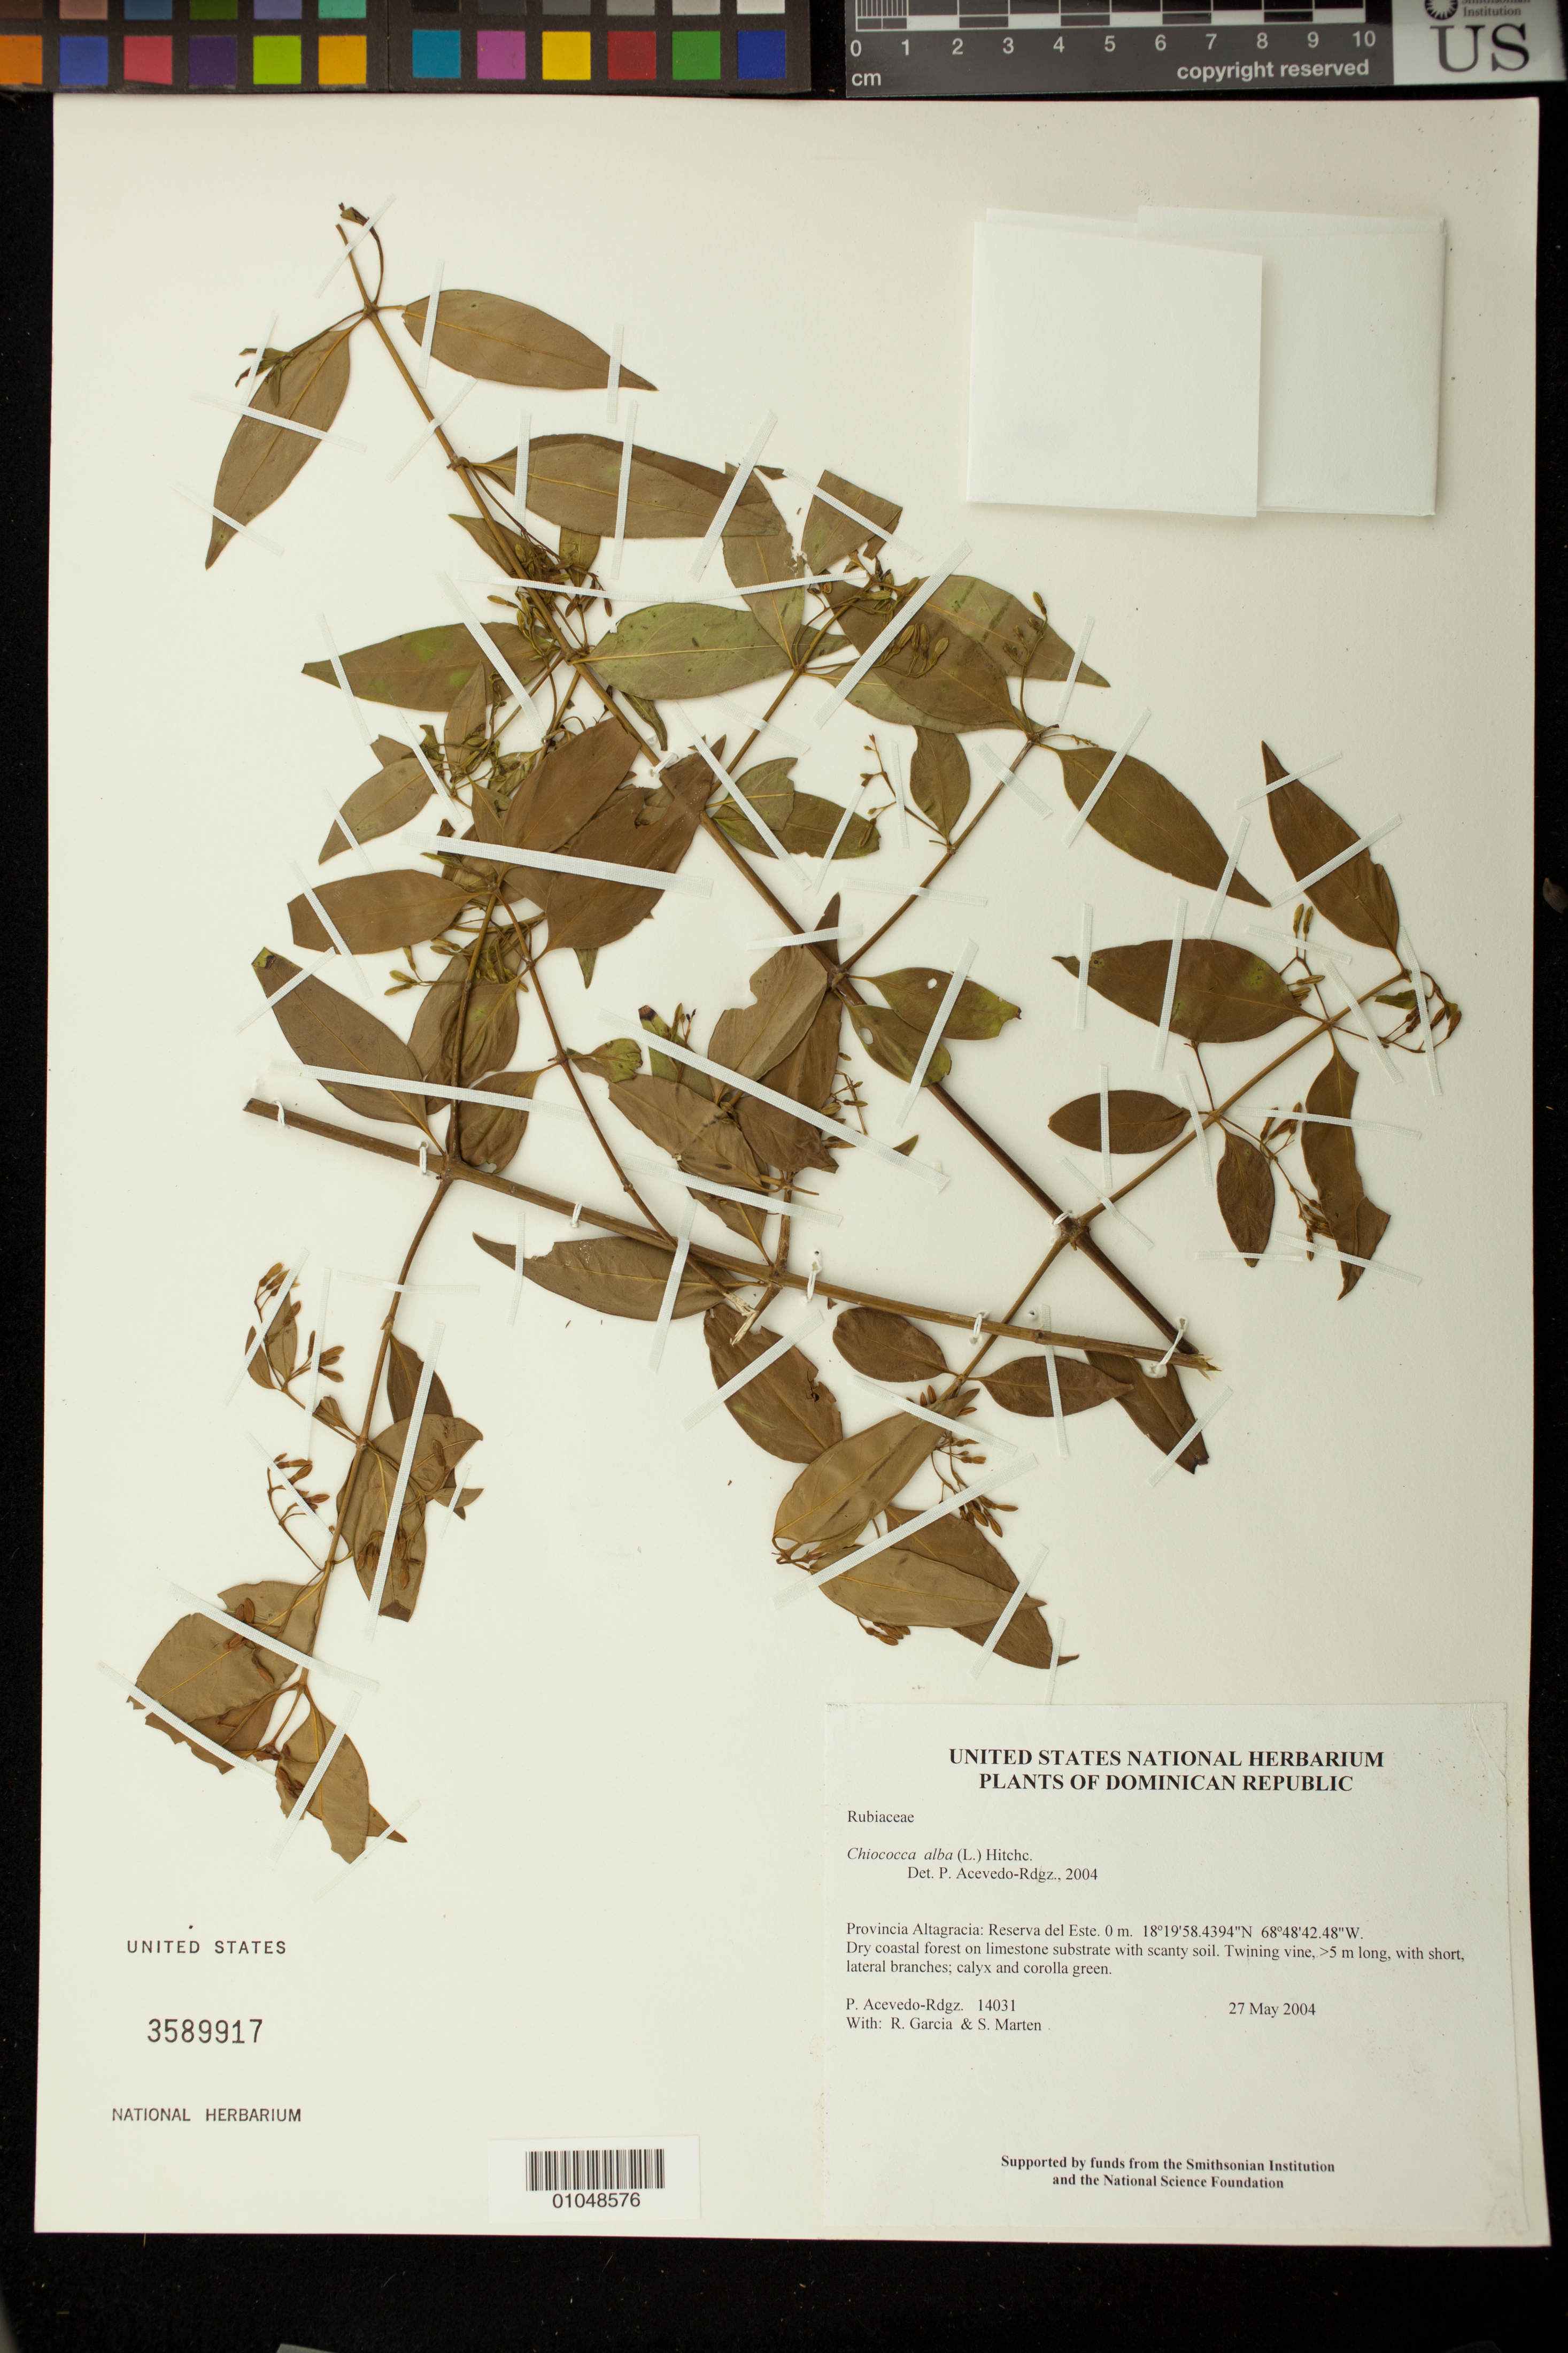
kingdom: Plantae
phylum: Tracheophyta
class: Magnoliopsida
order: Gentianales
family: Rubiaceae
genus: Chiococca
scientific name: Chiococca alba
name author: (L.) Hitchc.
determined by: Acevedo-Rodríguez, P., (BOT), Smithsonian Institution - National Museum of Natural History (UNITED STATES)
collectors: P. Acevedo-Rodr., R. G. García & S. Marten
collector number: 14031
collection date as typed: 27 May 2004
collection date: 2004-05-27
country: Dominican Republic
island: Hispaniola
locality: Provincia Altagracia: Reserva del Este.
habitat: Dry coastal forest on limestone substrate with scanty soil.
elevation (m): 0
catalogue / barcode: US 3589917